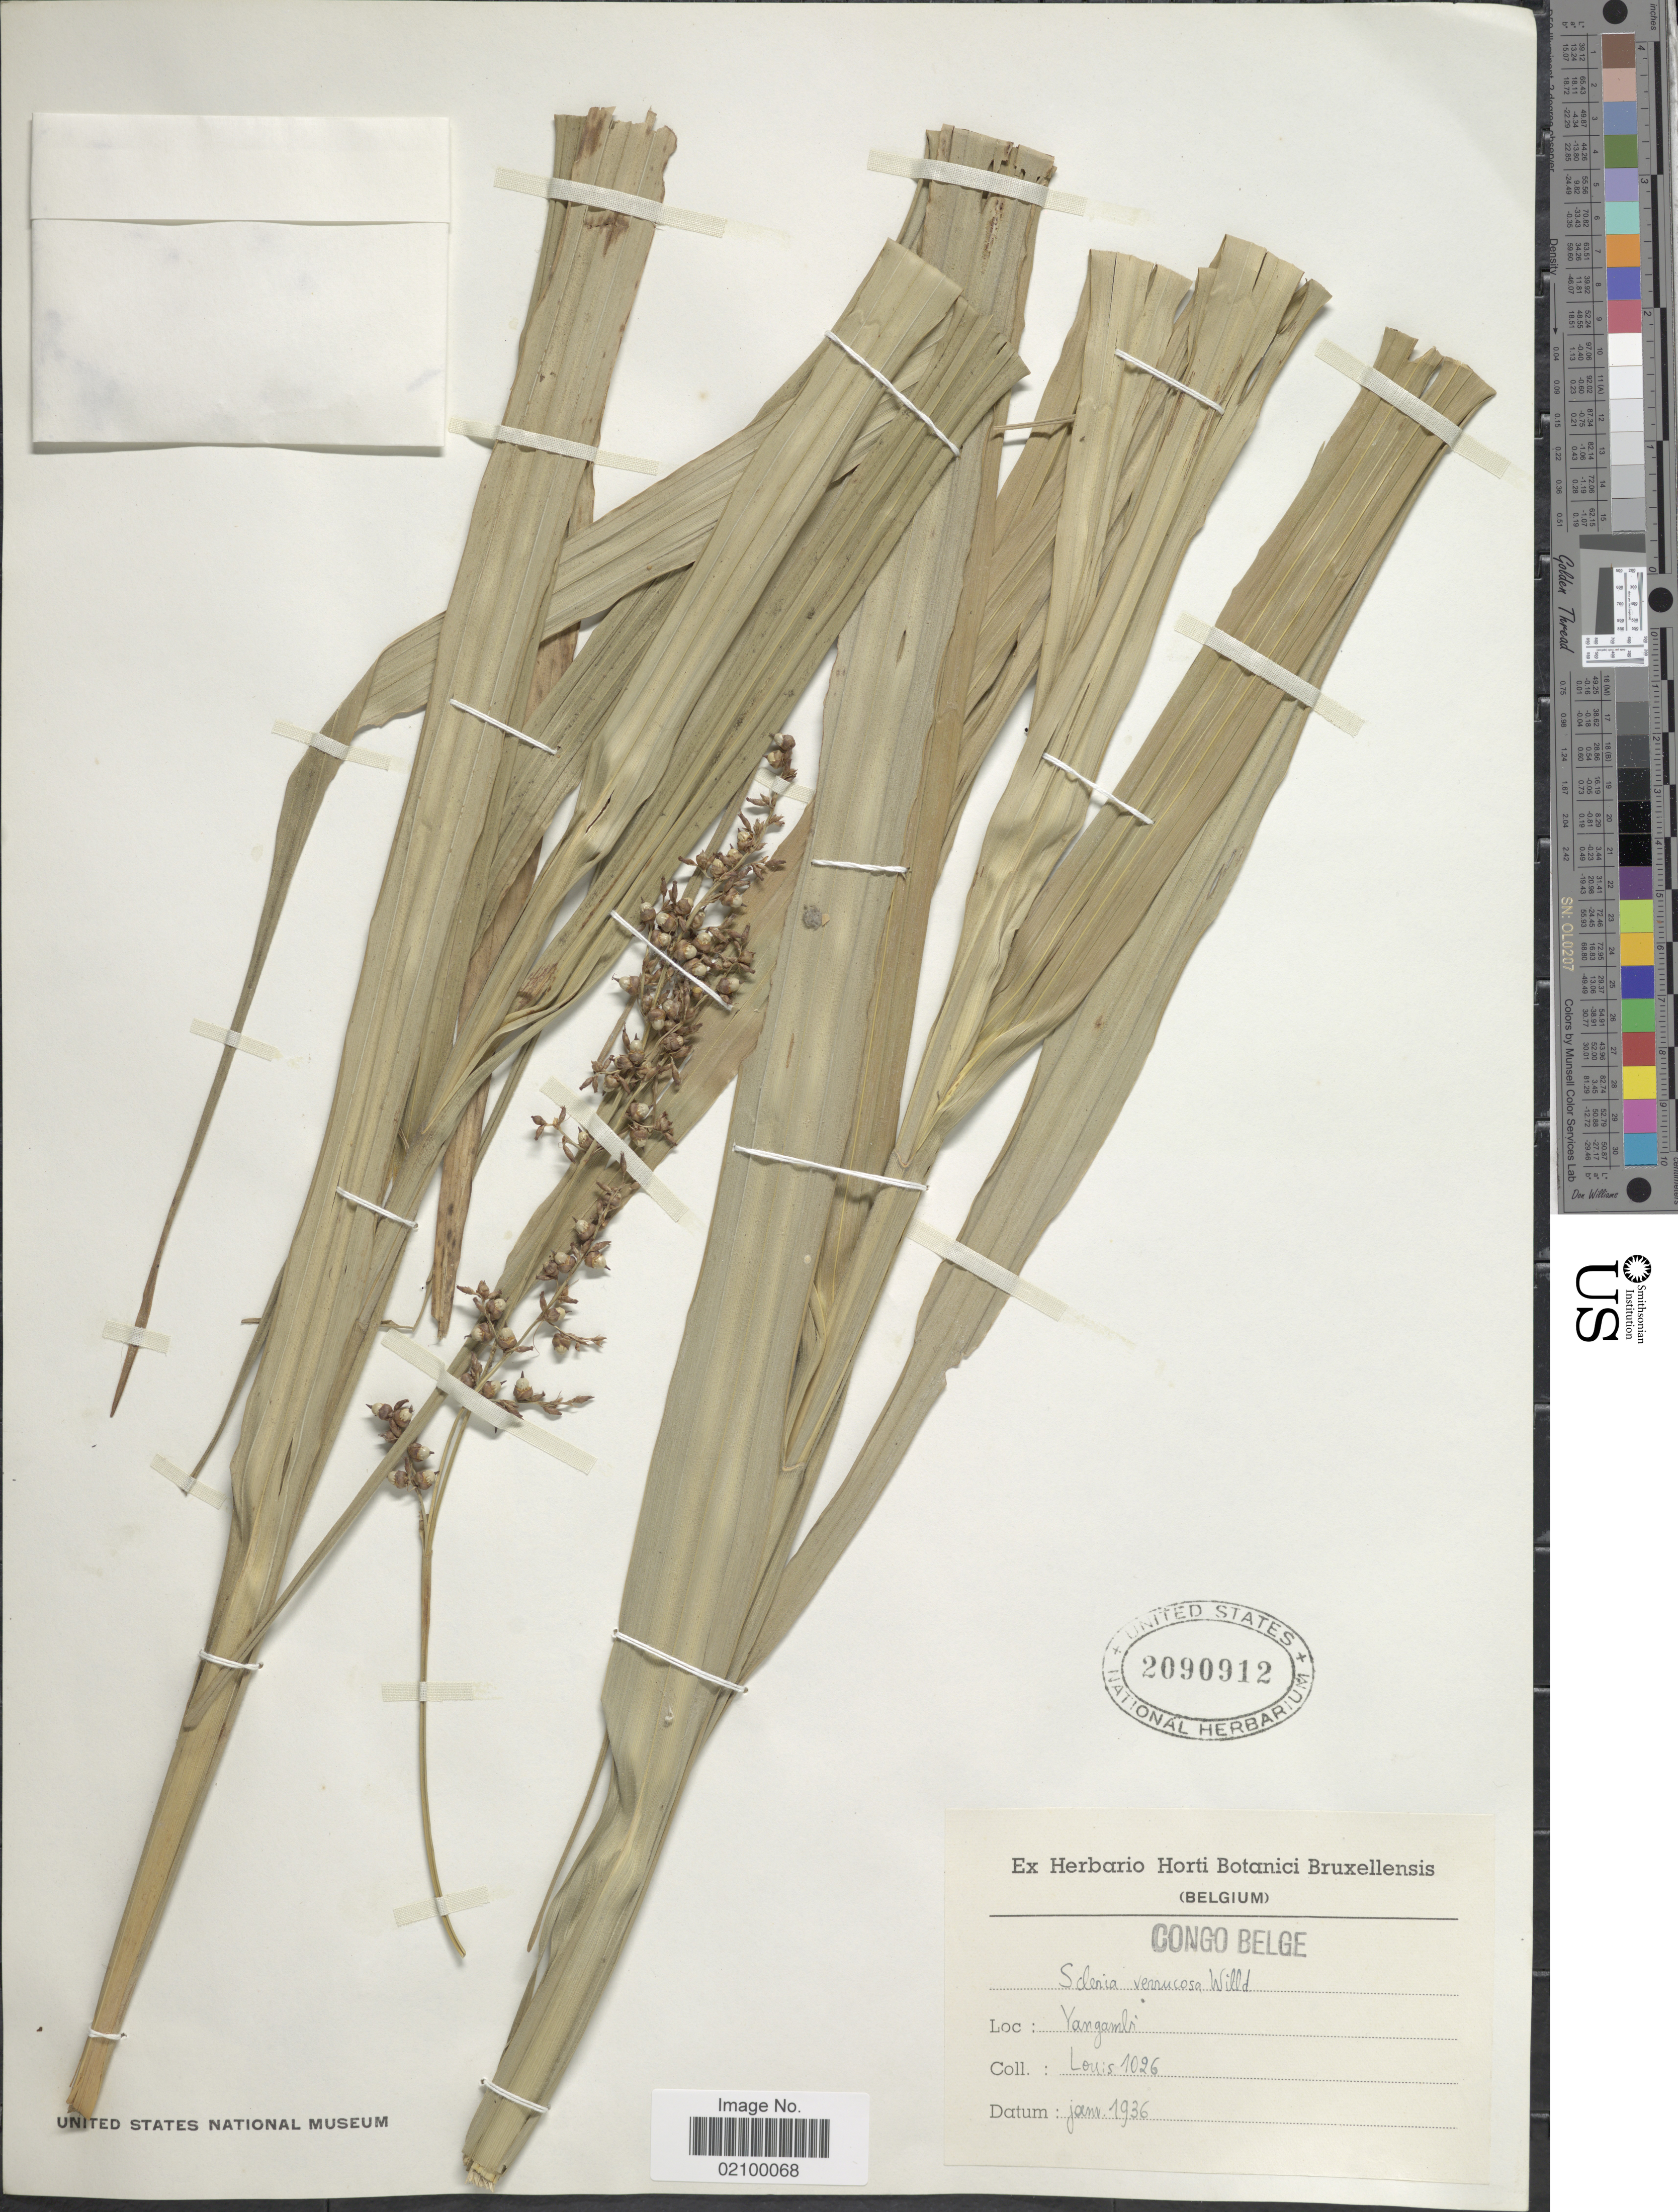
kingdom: Plantae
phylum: Tracheophyta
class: Liliopsida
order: Poales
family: Cyperaceae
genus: Scleria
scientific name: Scleria verrucosa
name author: Willd.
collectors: -. Louis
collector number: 1026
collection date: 1936-01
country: Congo, Democratic Republic of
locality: Yangambi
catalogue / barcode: US 2090912